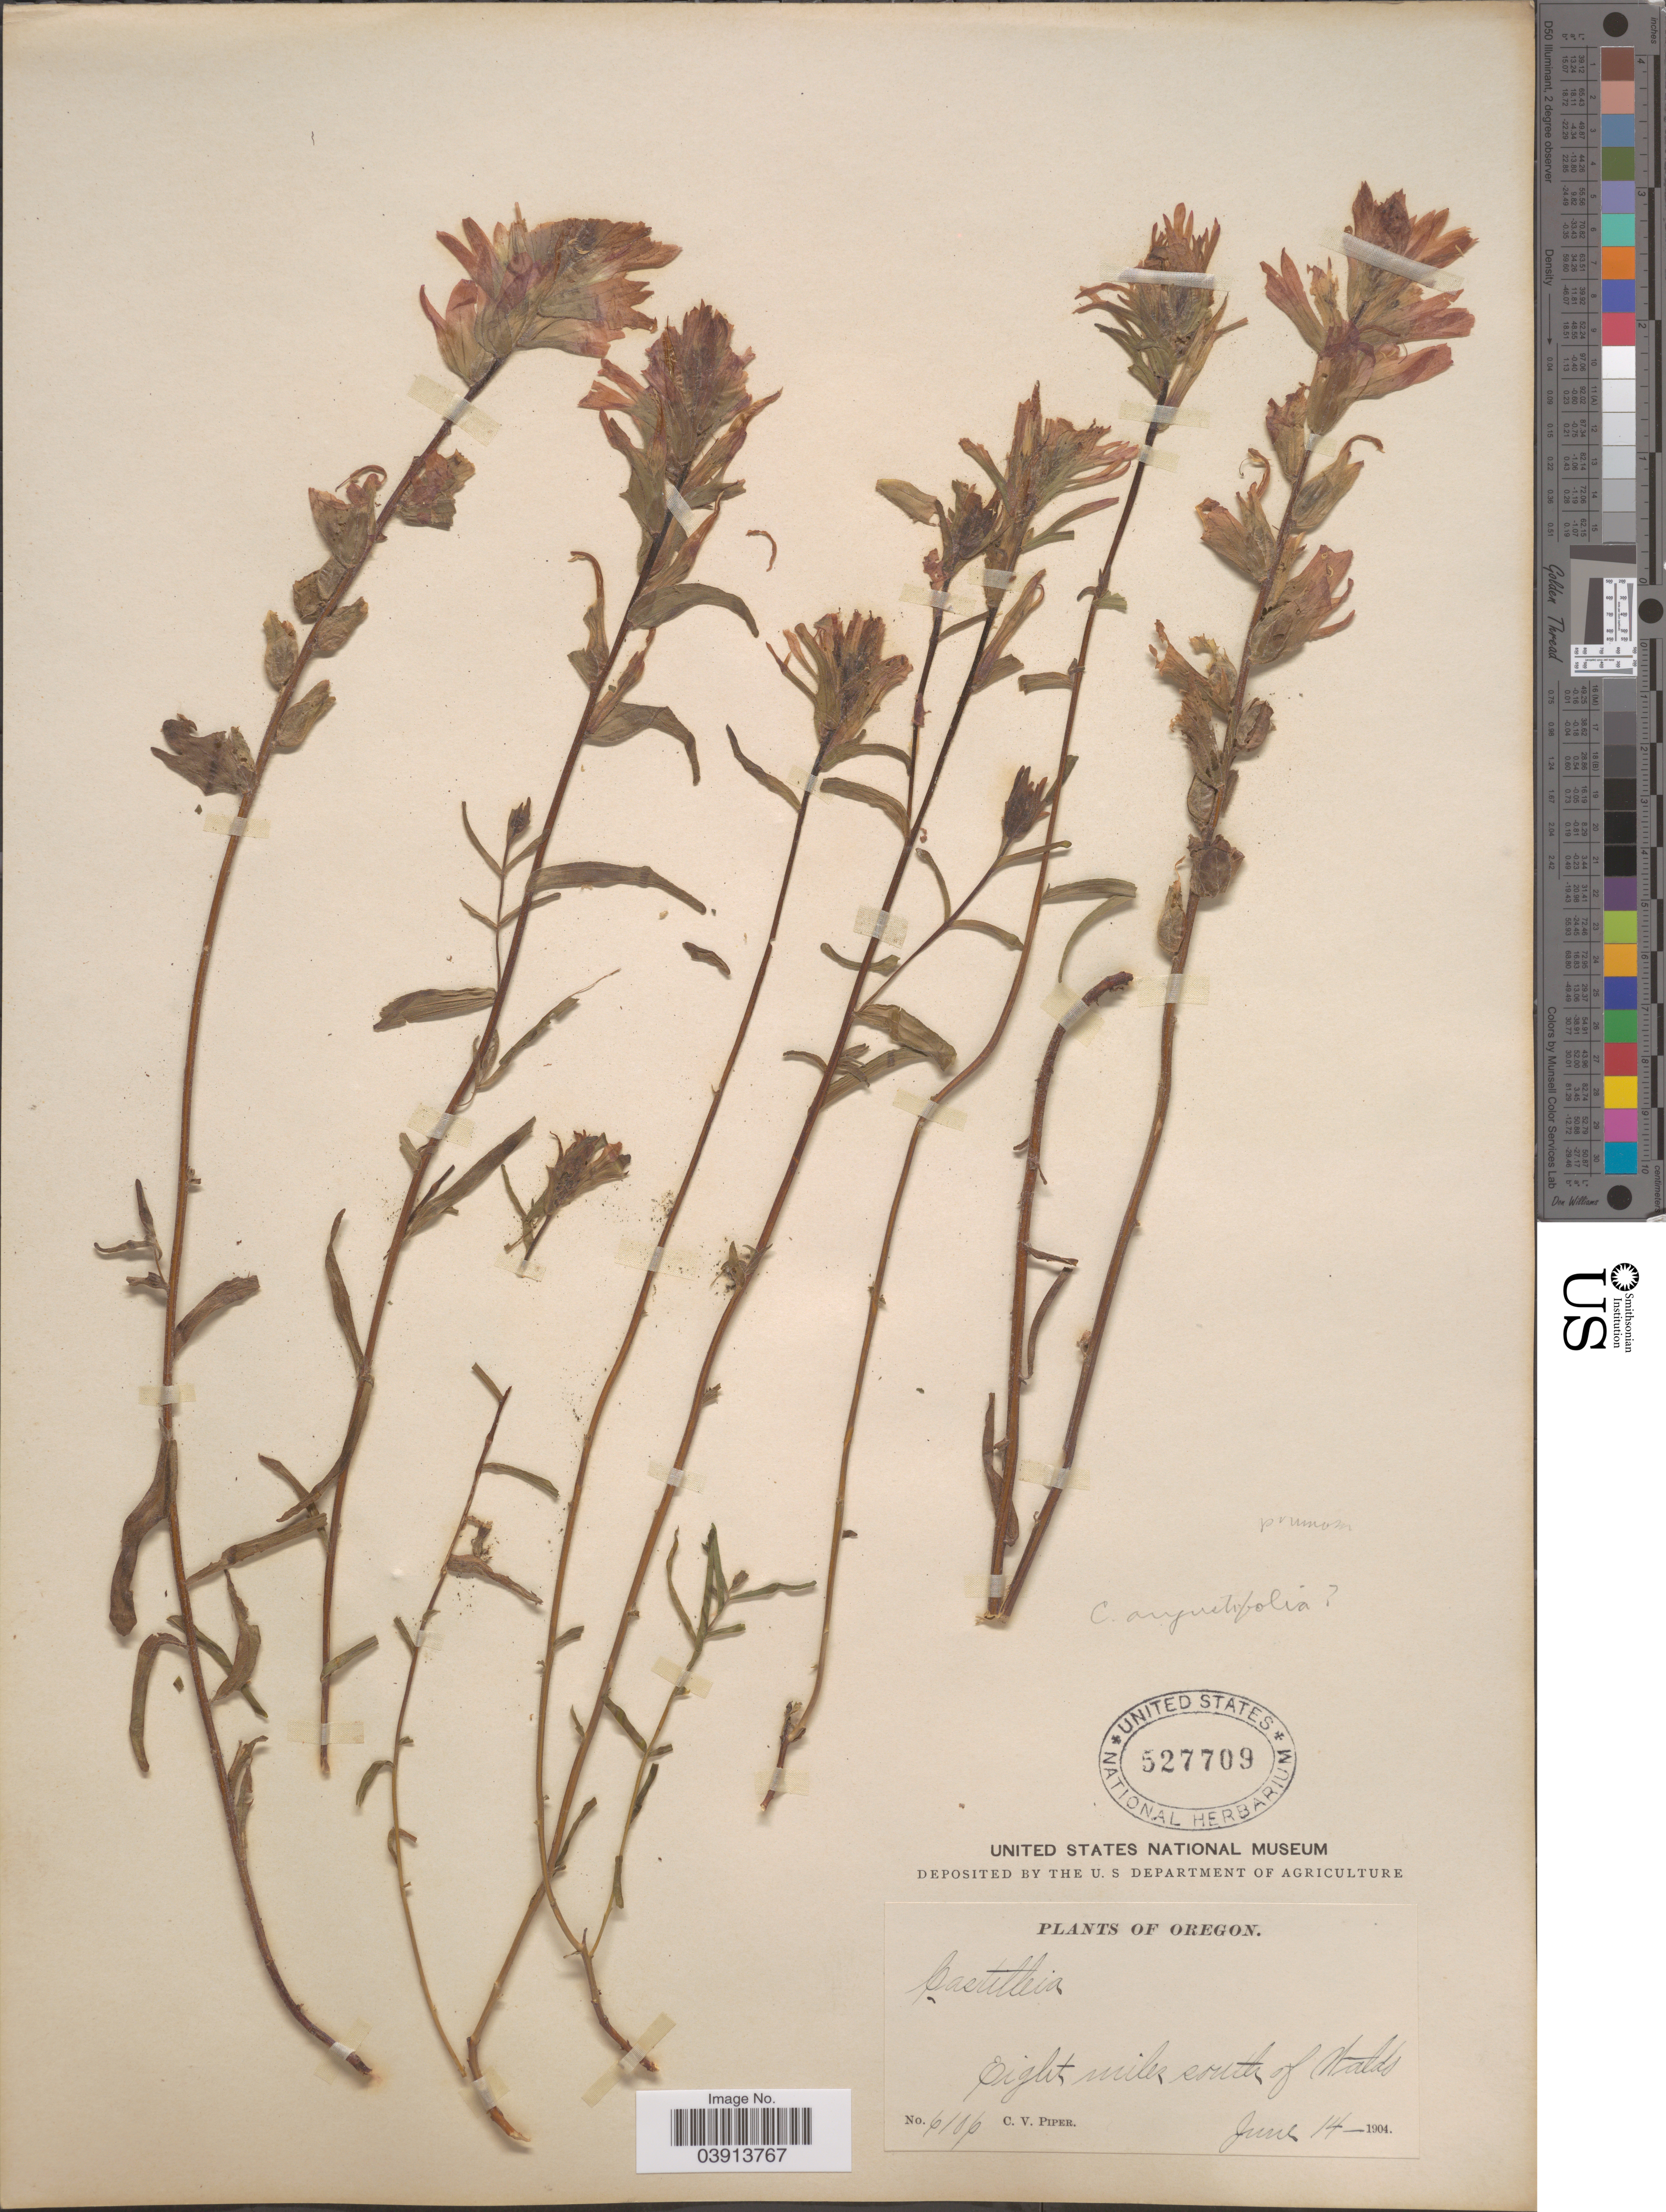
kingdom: Plantae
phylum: Tracheophyta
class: Magnoliopsida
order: Lamiales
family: Orobanchaceae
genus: Castilleja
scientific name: Castilleja pruinosa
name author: Fernald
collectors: C. V. Piper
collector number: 6106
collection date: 1904-06-14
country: United States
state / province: Oregon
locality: Eight miles south of Waldo.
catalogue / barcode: US 527709